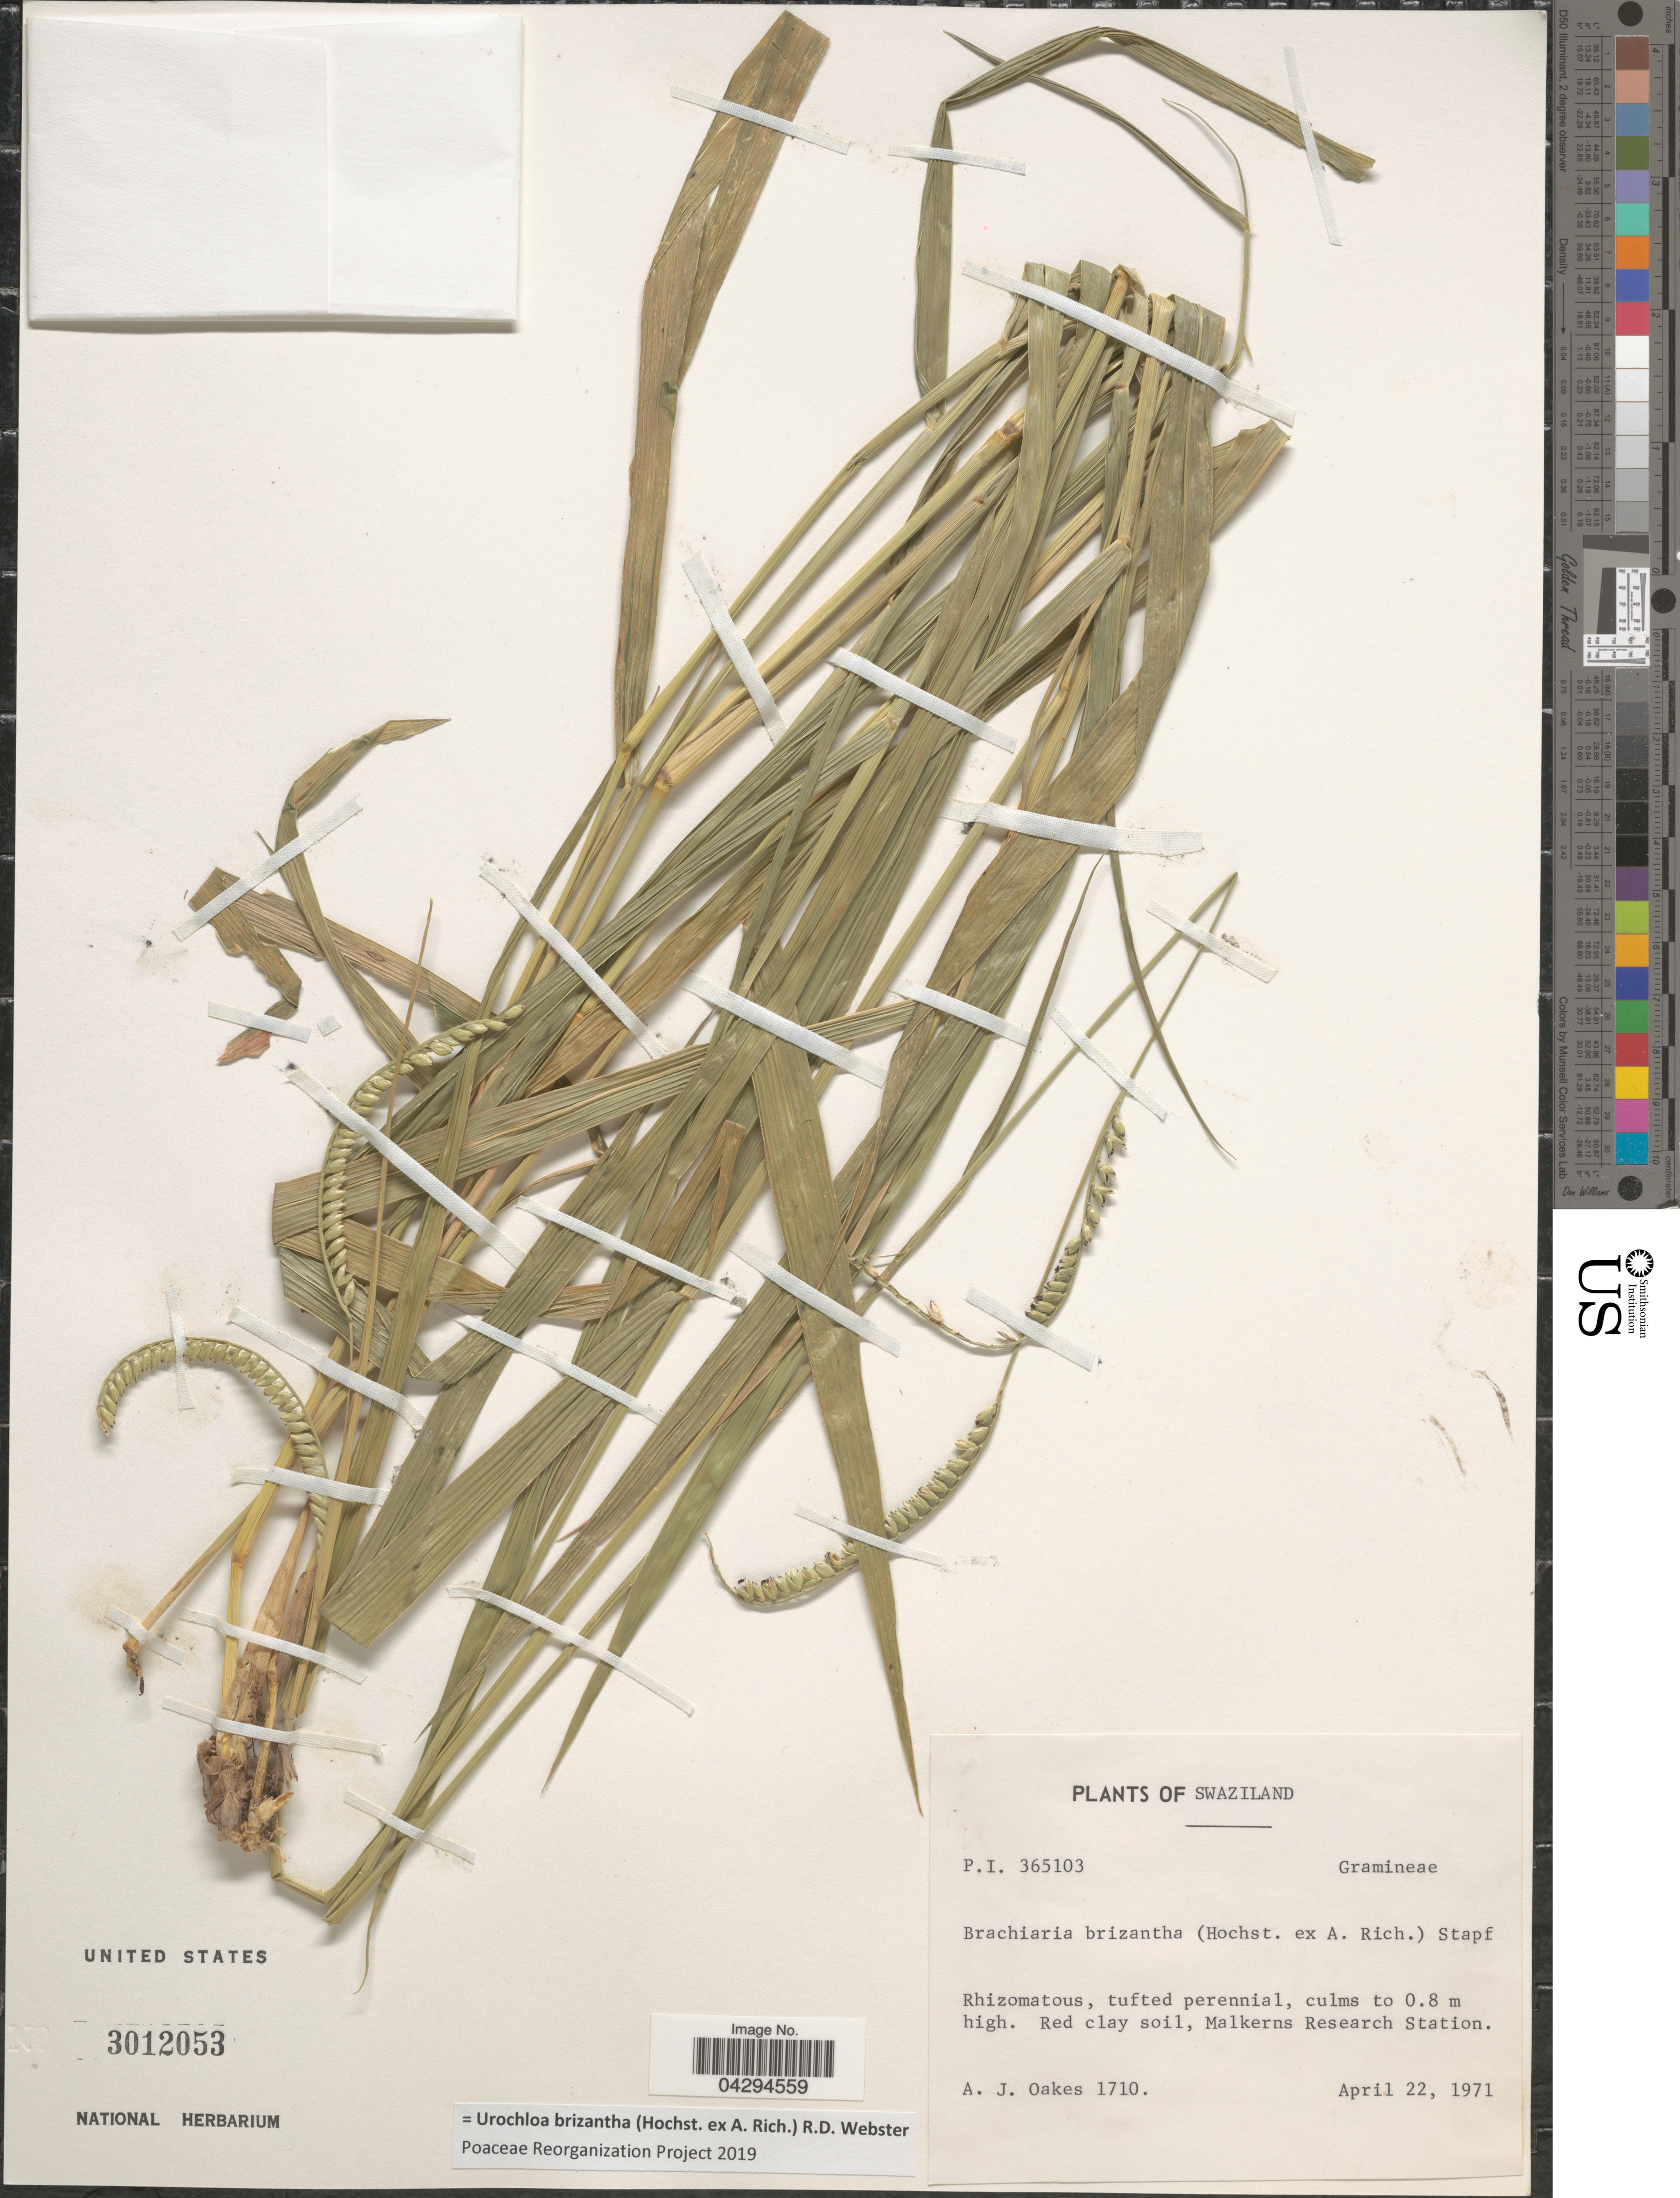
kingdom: Plantae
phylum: Tracheophyta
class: Liliopsida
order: Poales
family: Poaceae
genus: Urochloa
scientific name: Urochloa brizantha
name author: (Hochst. ex A. Rich.) R.D. Webster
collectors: A. Oakes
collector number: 1710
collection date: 1971-04-22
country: Eswatini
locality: Malkerns Research Station.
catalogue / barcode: US 3012053